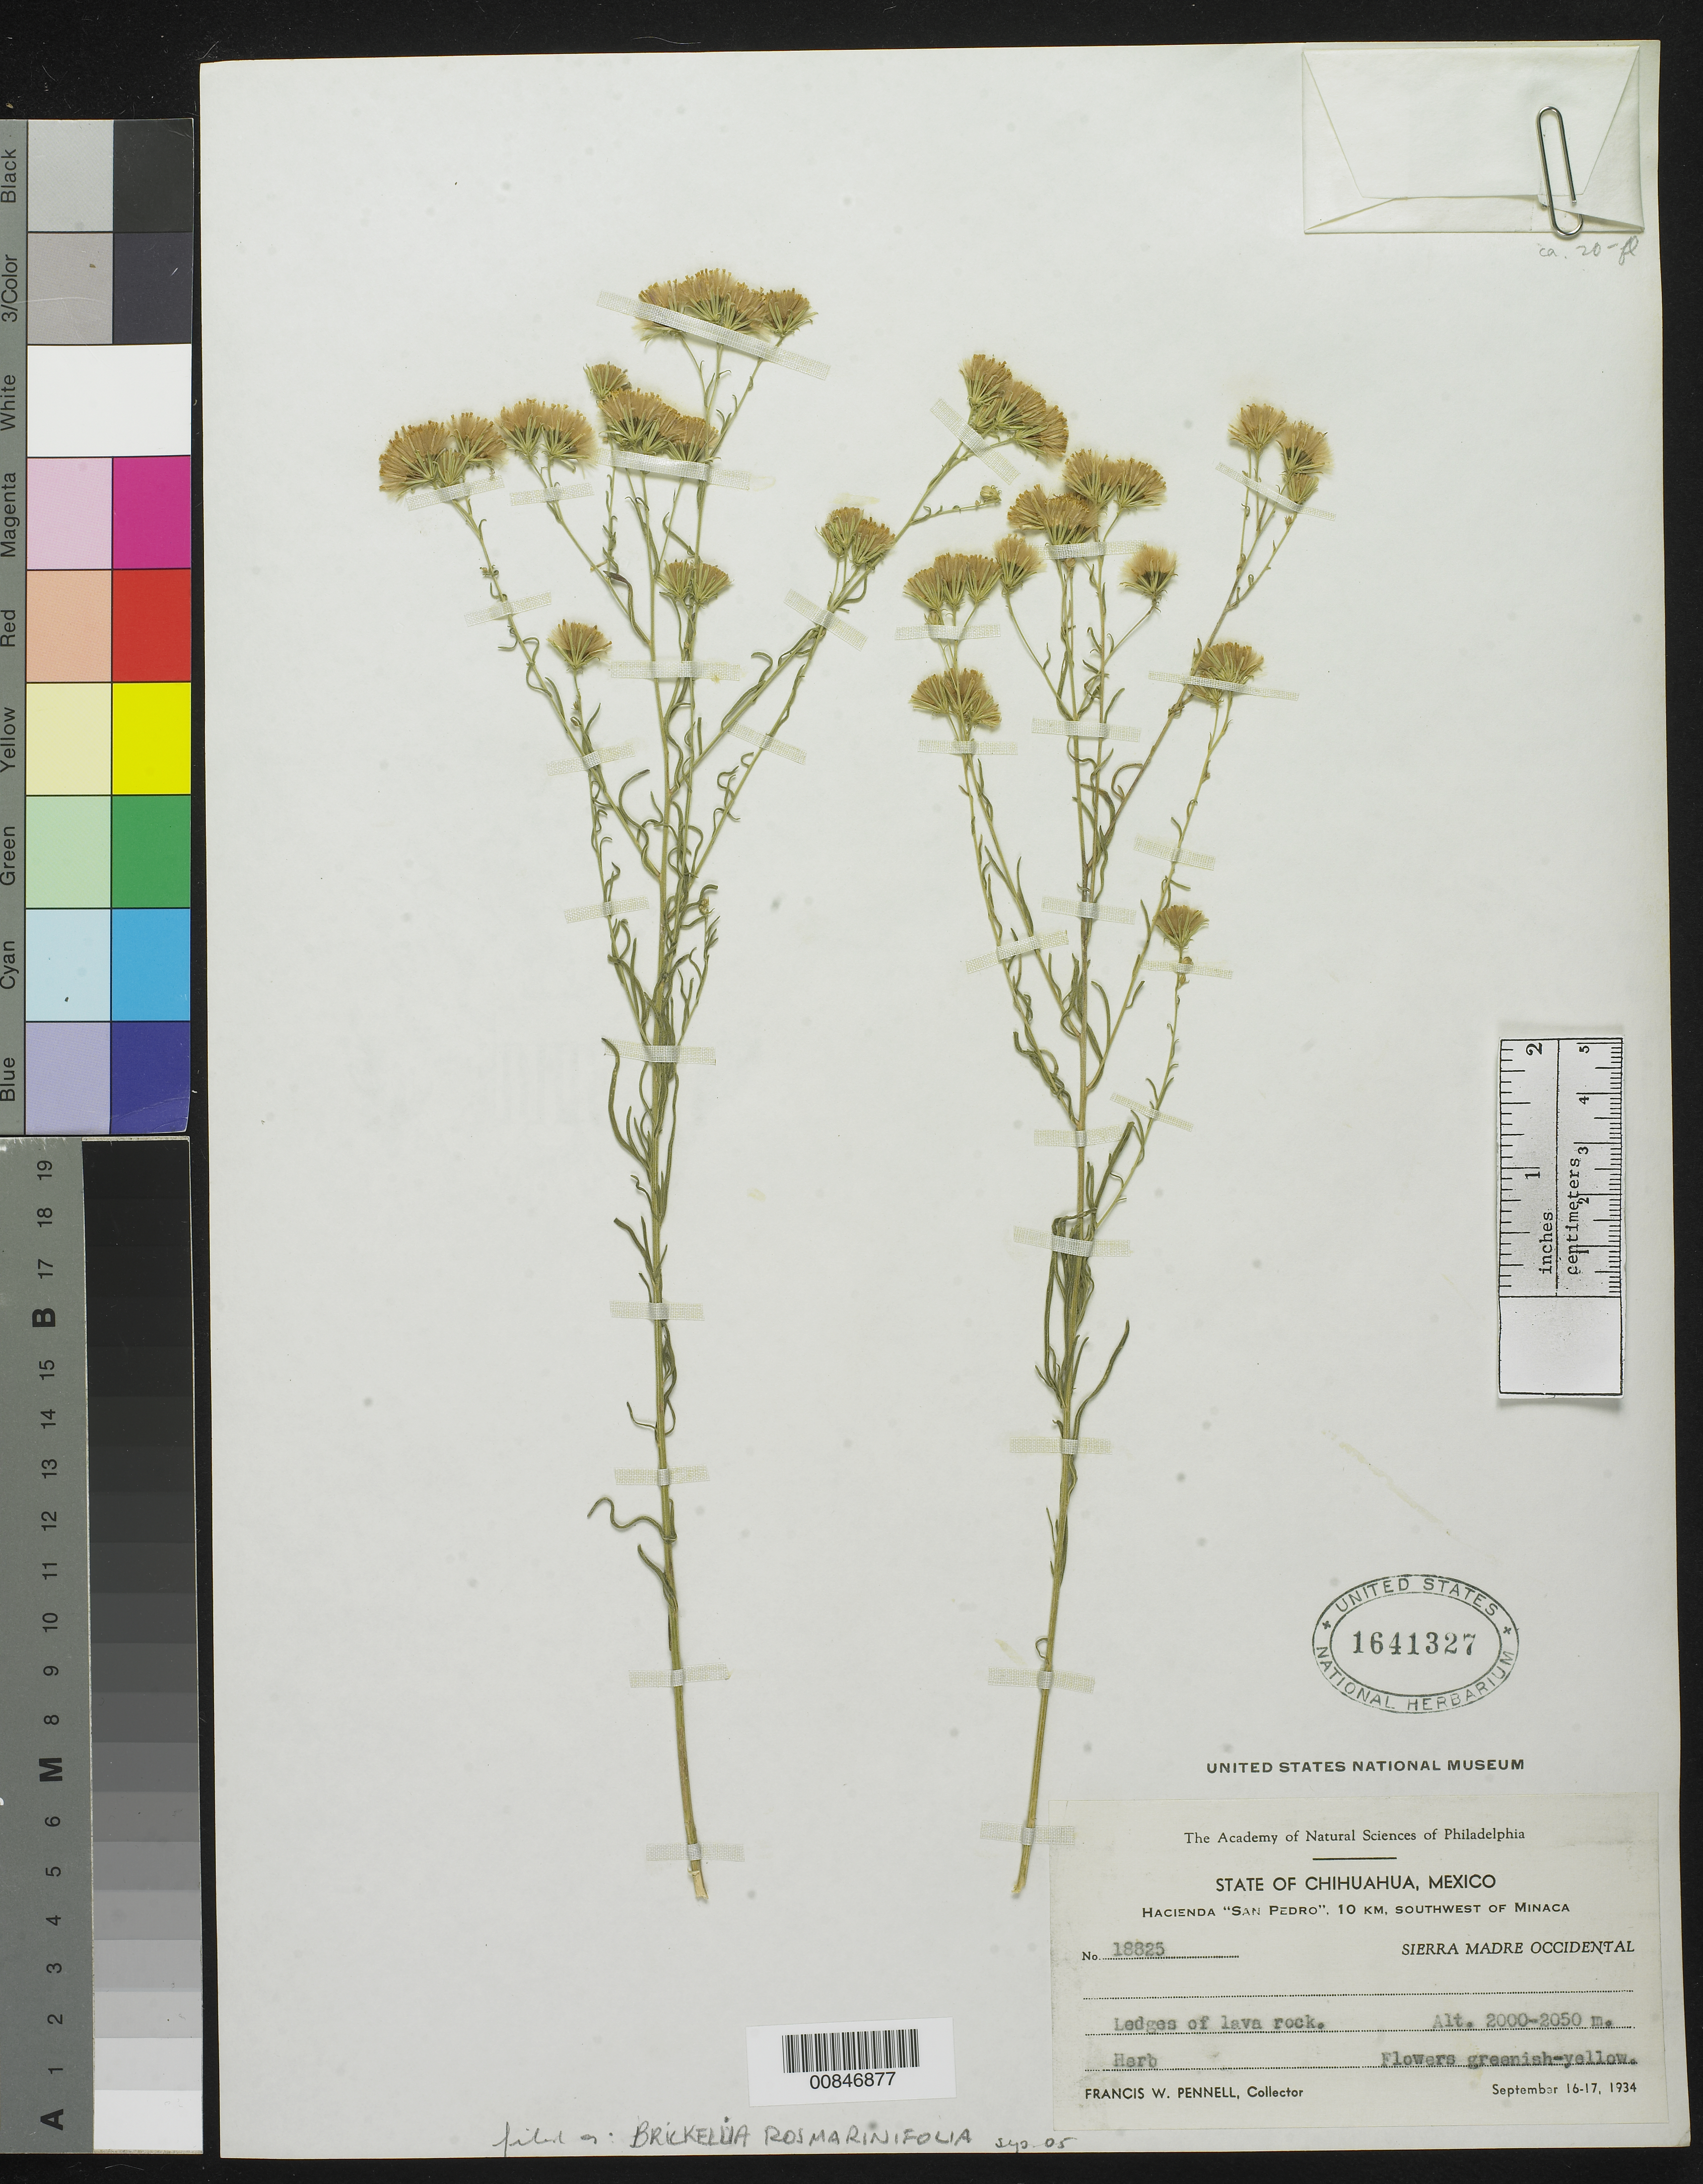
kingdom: Plantae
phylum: Tracheophyta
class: Magnoliopsida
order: Asterales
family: Asteraceae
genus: Brickellia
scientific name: Brickellia rosmarinifolia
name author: (Vent.) W.A. Weber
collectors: F. W. Pennell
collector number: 18825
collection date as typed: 16 Sep 1934 to 17 Sep 1934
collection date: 1934-09-16/1934-09-17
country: Mexico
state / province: Chihuahua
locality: Hacienda "San Pedro", 10 km. southwest of Miñaca. Sierra Madre Occidental, Chihuahua.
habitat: Ledges of lava rock.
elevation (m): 2050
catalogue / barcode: US 1641327